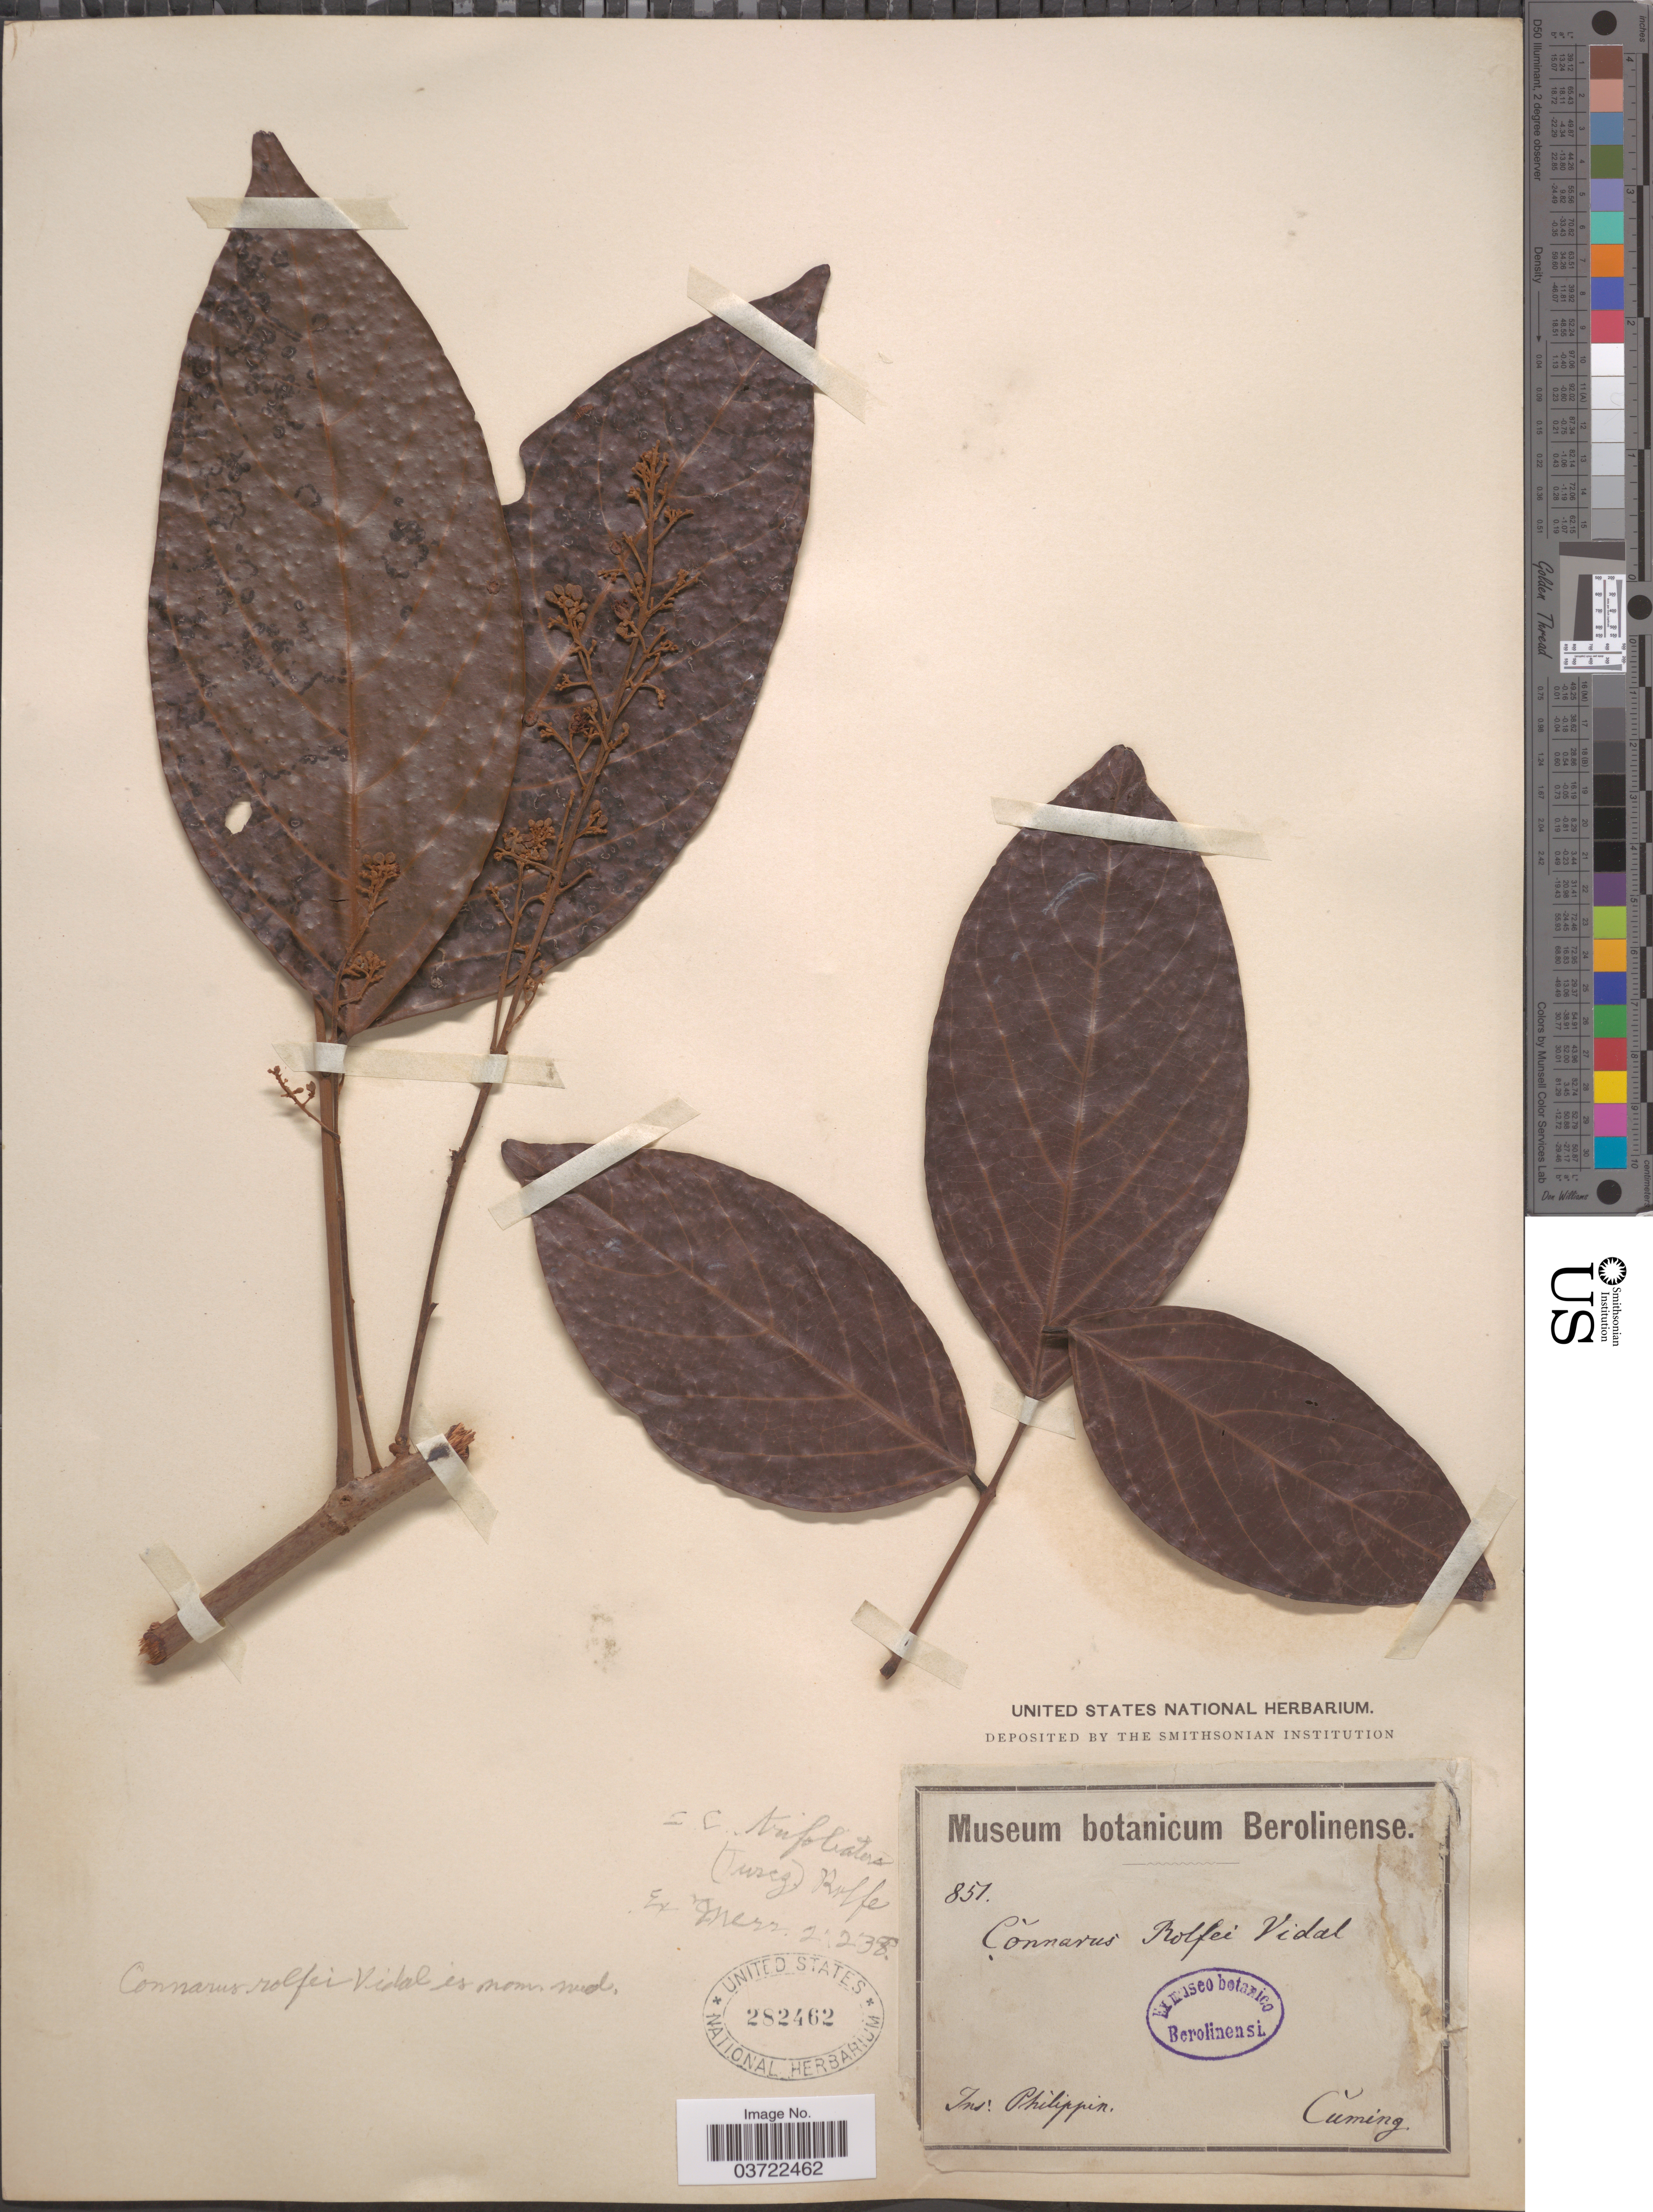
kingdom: Plantae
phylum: Tracheophyta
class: Magnoliopsida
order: Oxalidales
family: Connaraceae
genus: Connarus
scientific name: Connarus trifoliolatus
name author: Rolfe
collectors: -. Cuming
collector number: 857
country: Philippines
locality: Ins. Philippin.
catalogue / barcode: US 282462